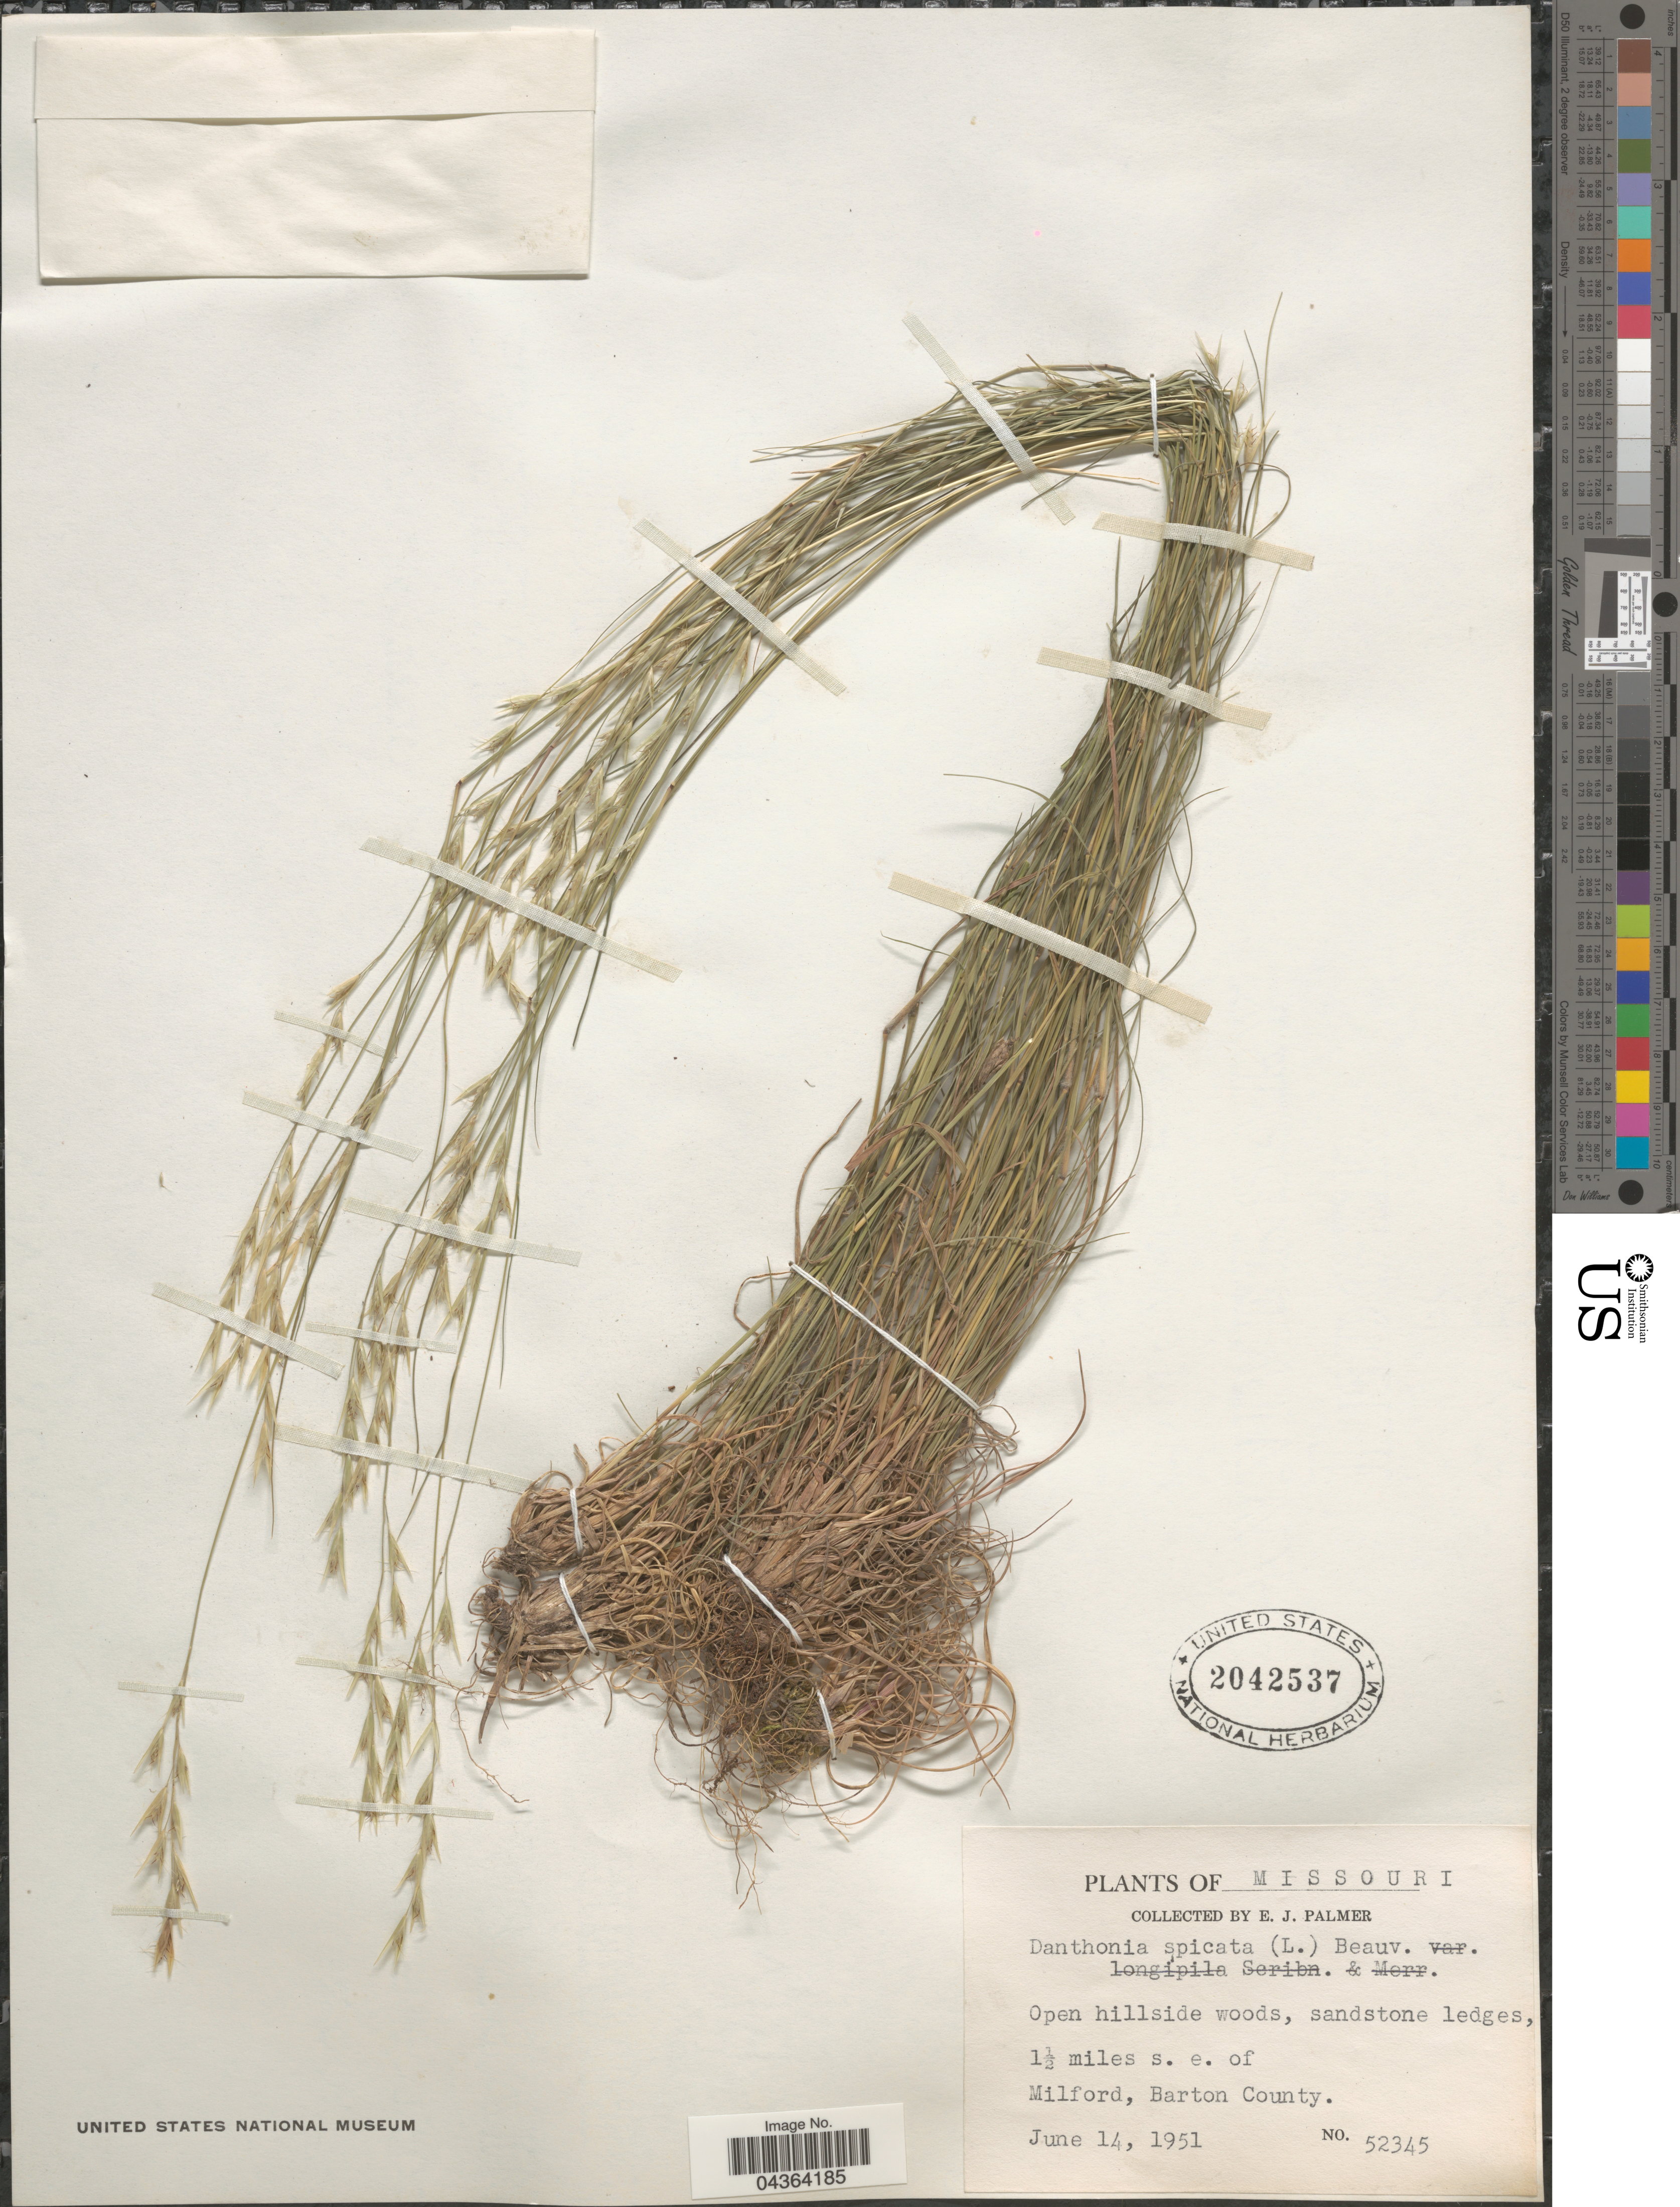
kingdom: Plantae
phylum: Tracheophyta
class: Liliopsida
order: Poales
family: Poaceae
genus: Danthonia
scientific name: Danthonia spicata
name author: (L.) P. Beauv. ex Roem. & Schult.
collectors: E. J. Palmer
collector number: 52345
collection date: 1951-06-14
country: United States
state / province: Missouri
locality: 1½ miles s. e. of Milford, Barton County.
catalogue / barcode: US 2042537